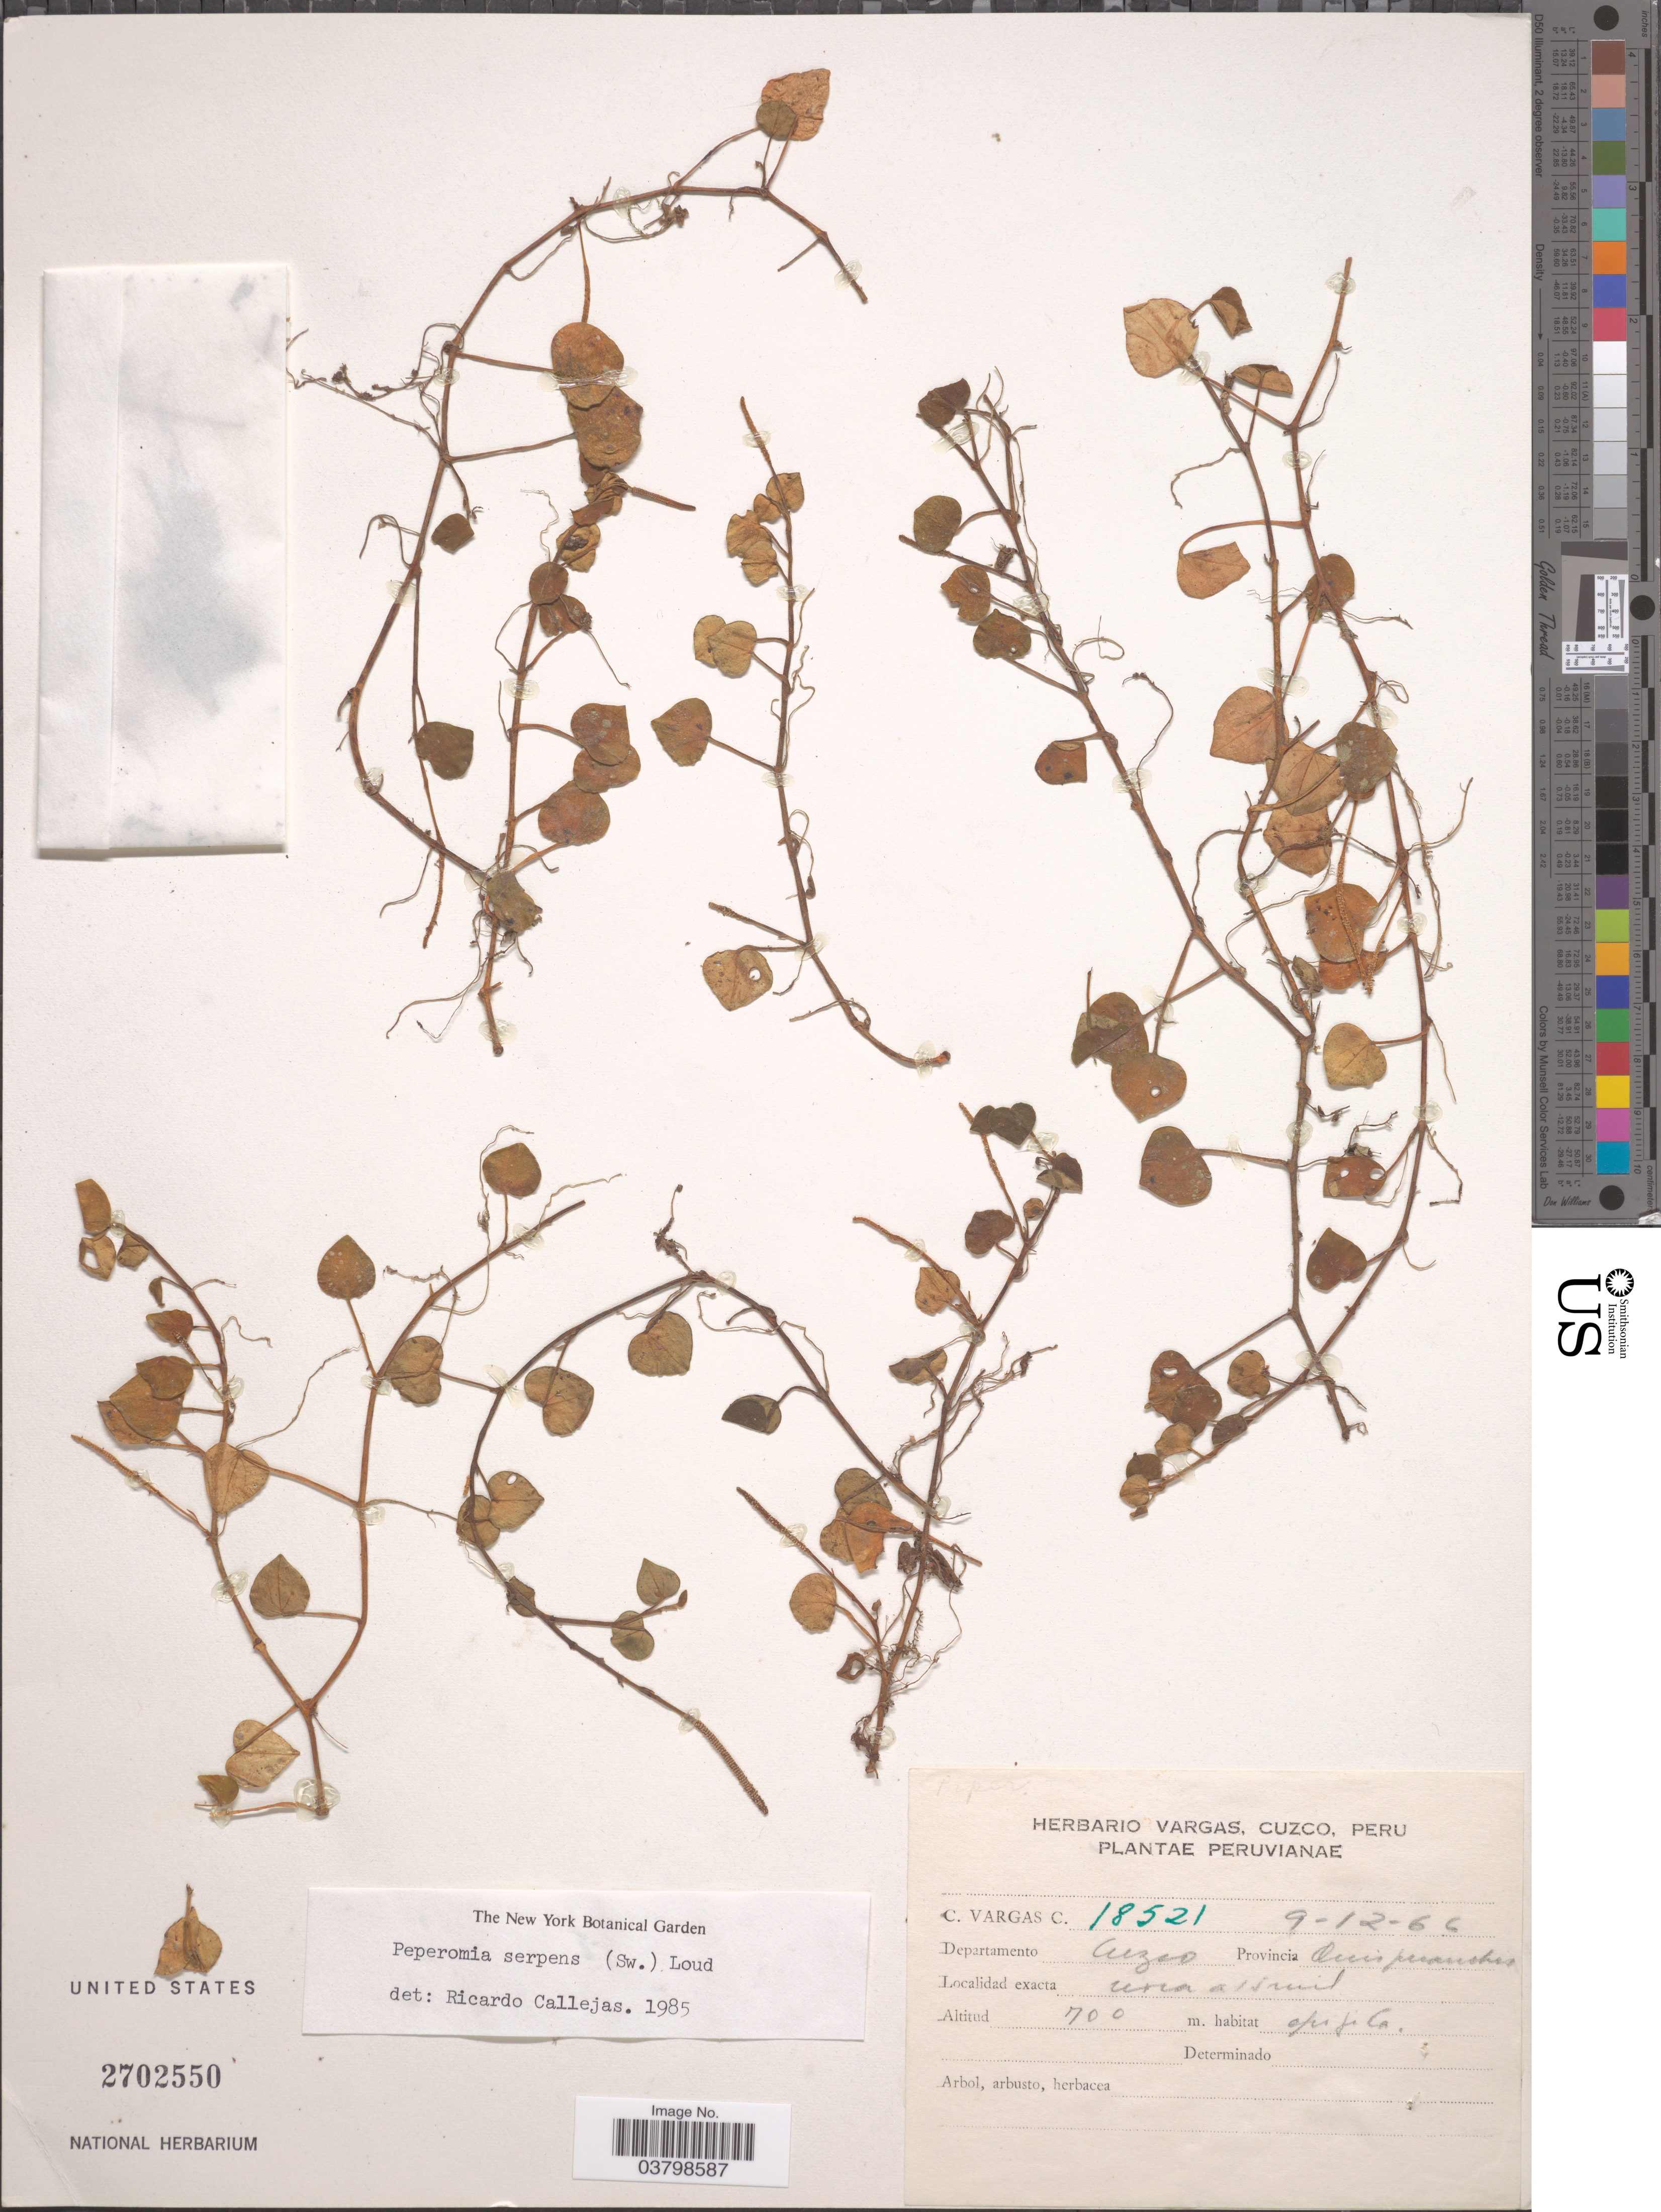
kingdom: Plantae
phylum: Tracheophyta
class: Magnoliopsida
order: Piperales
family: Piperaceae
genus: Peperomia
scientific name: Peperomia serpens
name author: (Sw.) Loudon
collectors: C. Vargas Calderón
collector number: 18521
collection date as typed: Transcribed d/m/y: 9/12/66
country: Peru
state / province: Cusco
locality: Departamento Cuzco. Provincia Quispicanchi.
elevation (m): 700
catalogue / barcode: US 2702550